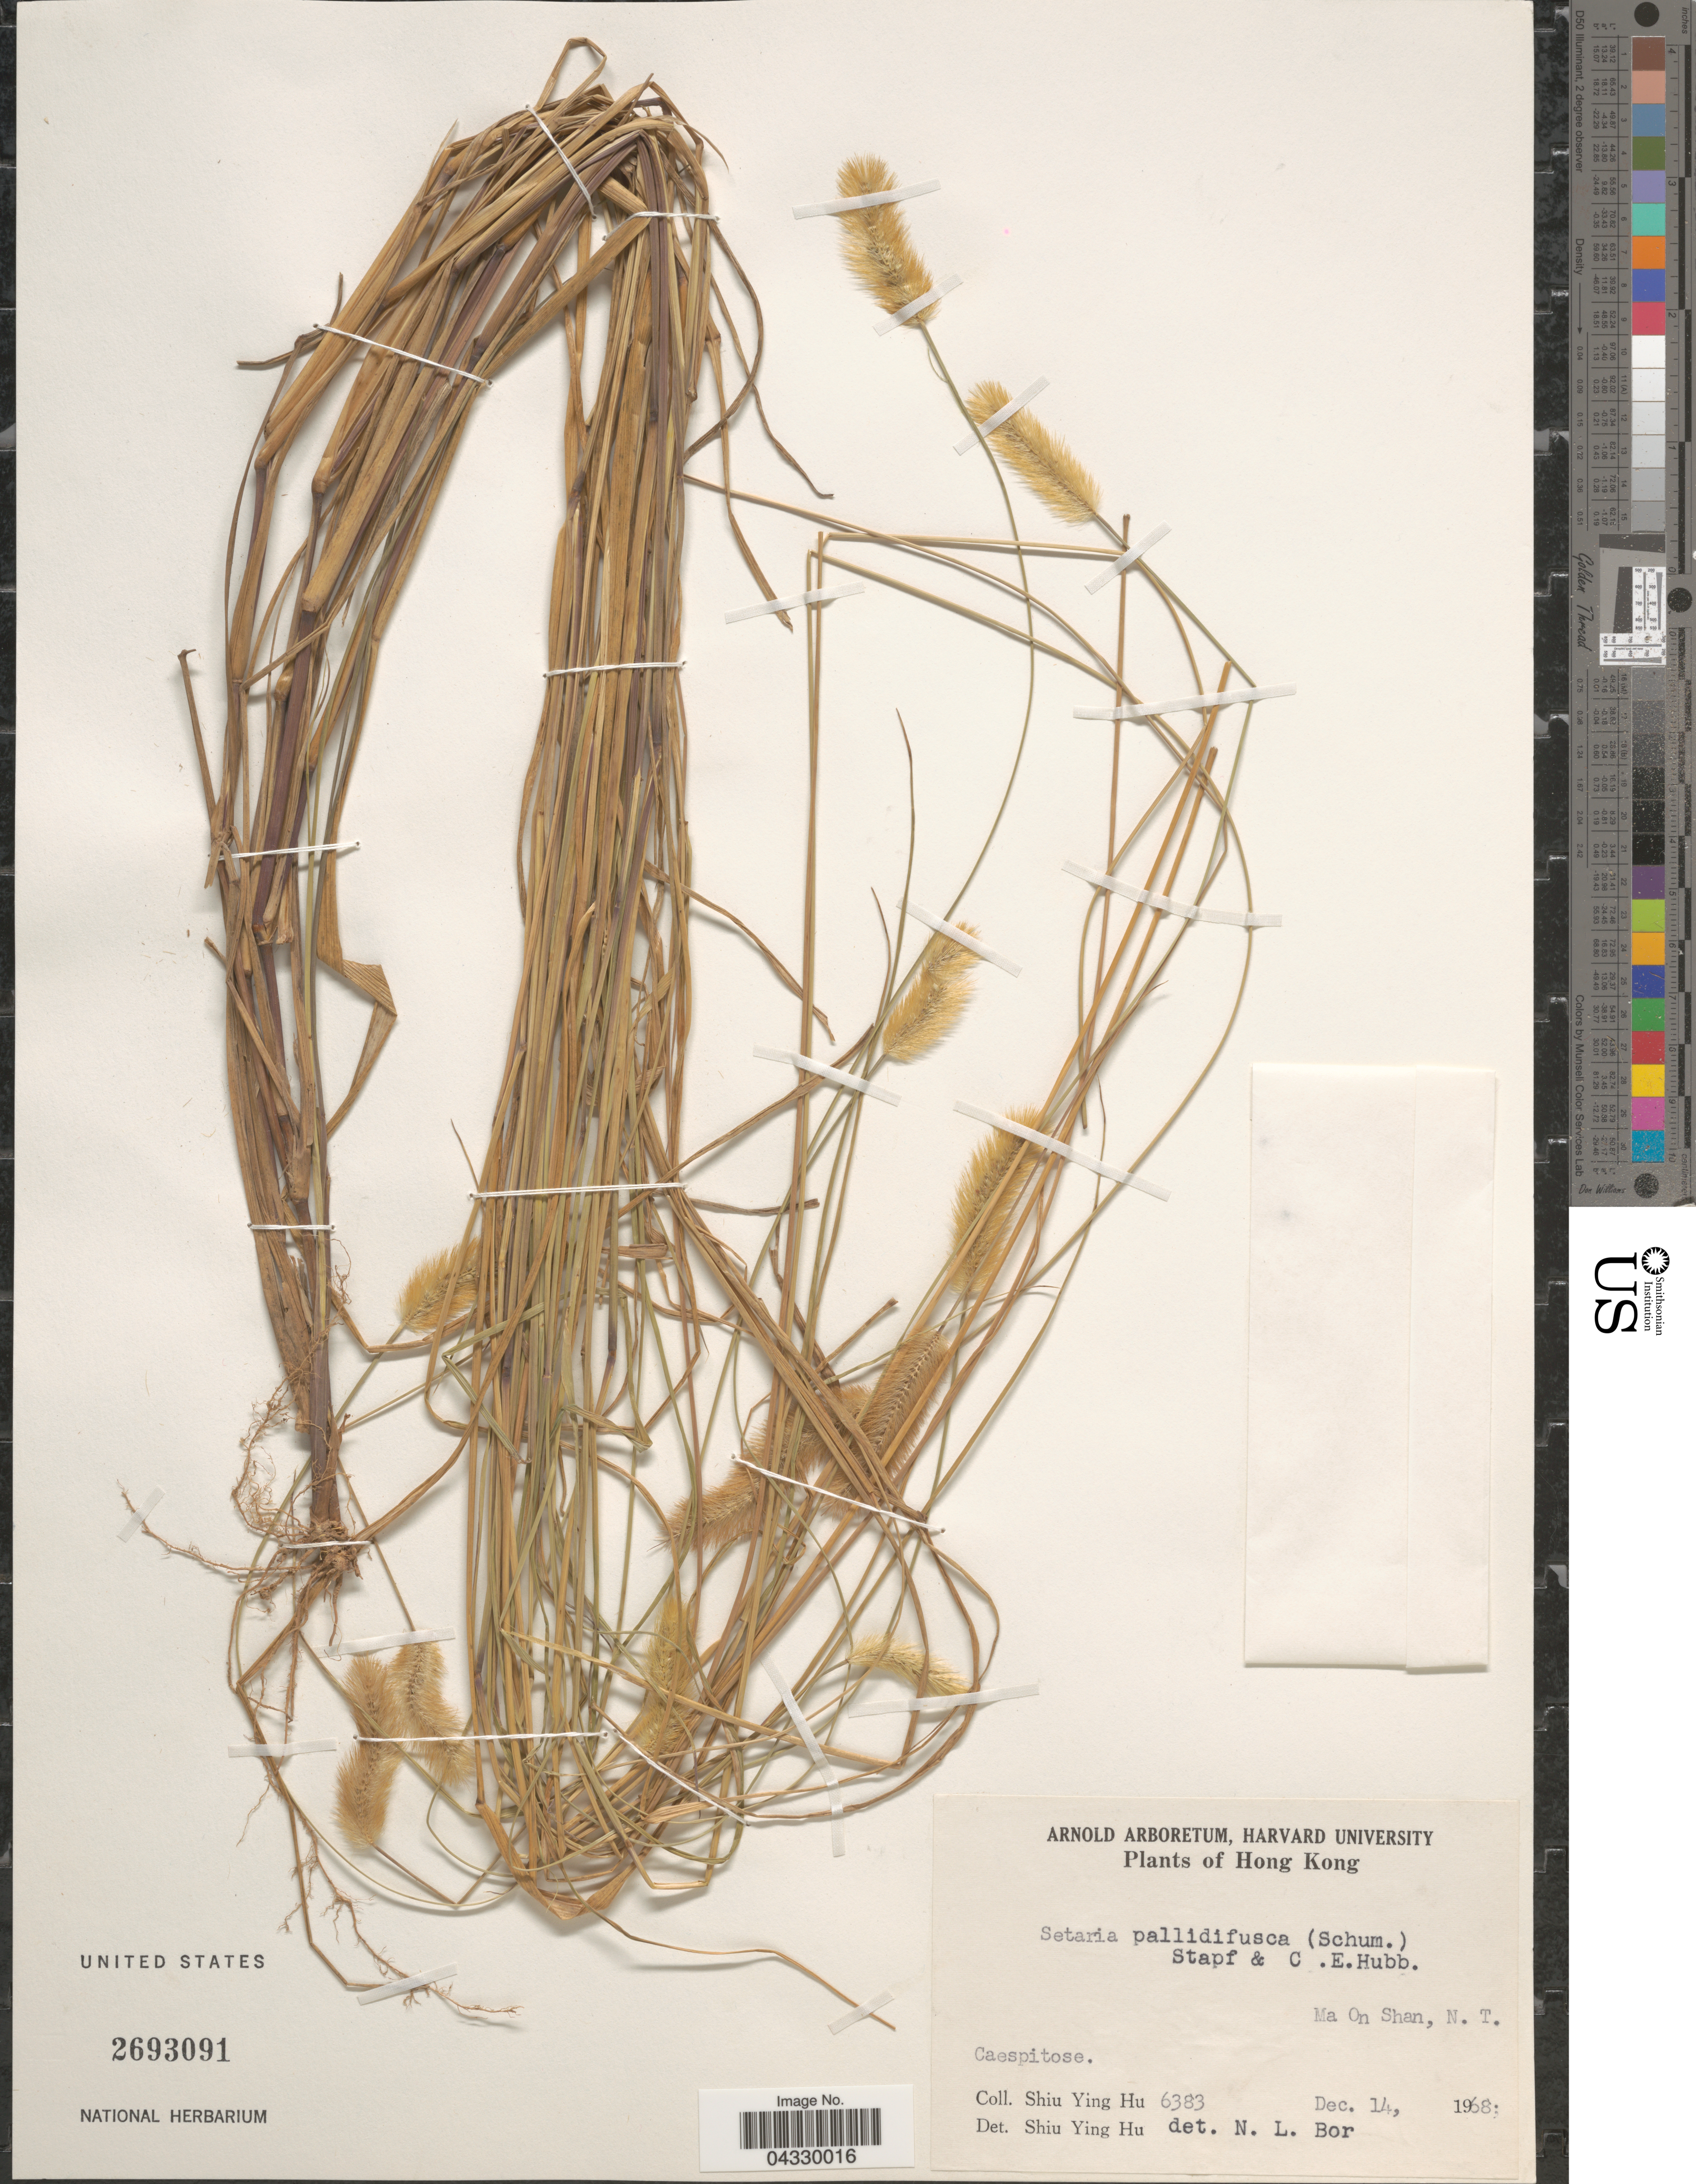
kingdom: Plantae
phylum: Tracheophyta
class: Liliopsida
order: Poales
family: Poaceae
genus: Setaria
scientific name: Setaria pallide-fusca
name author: (Schumach.) Stapf & C.E. Hubb.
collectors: S. Y. Hu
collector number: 6383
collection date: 1968-12-14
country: China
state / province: Hong Kong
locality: Ma On Shan, N.T.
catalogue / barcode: US 2693091